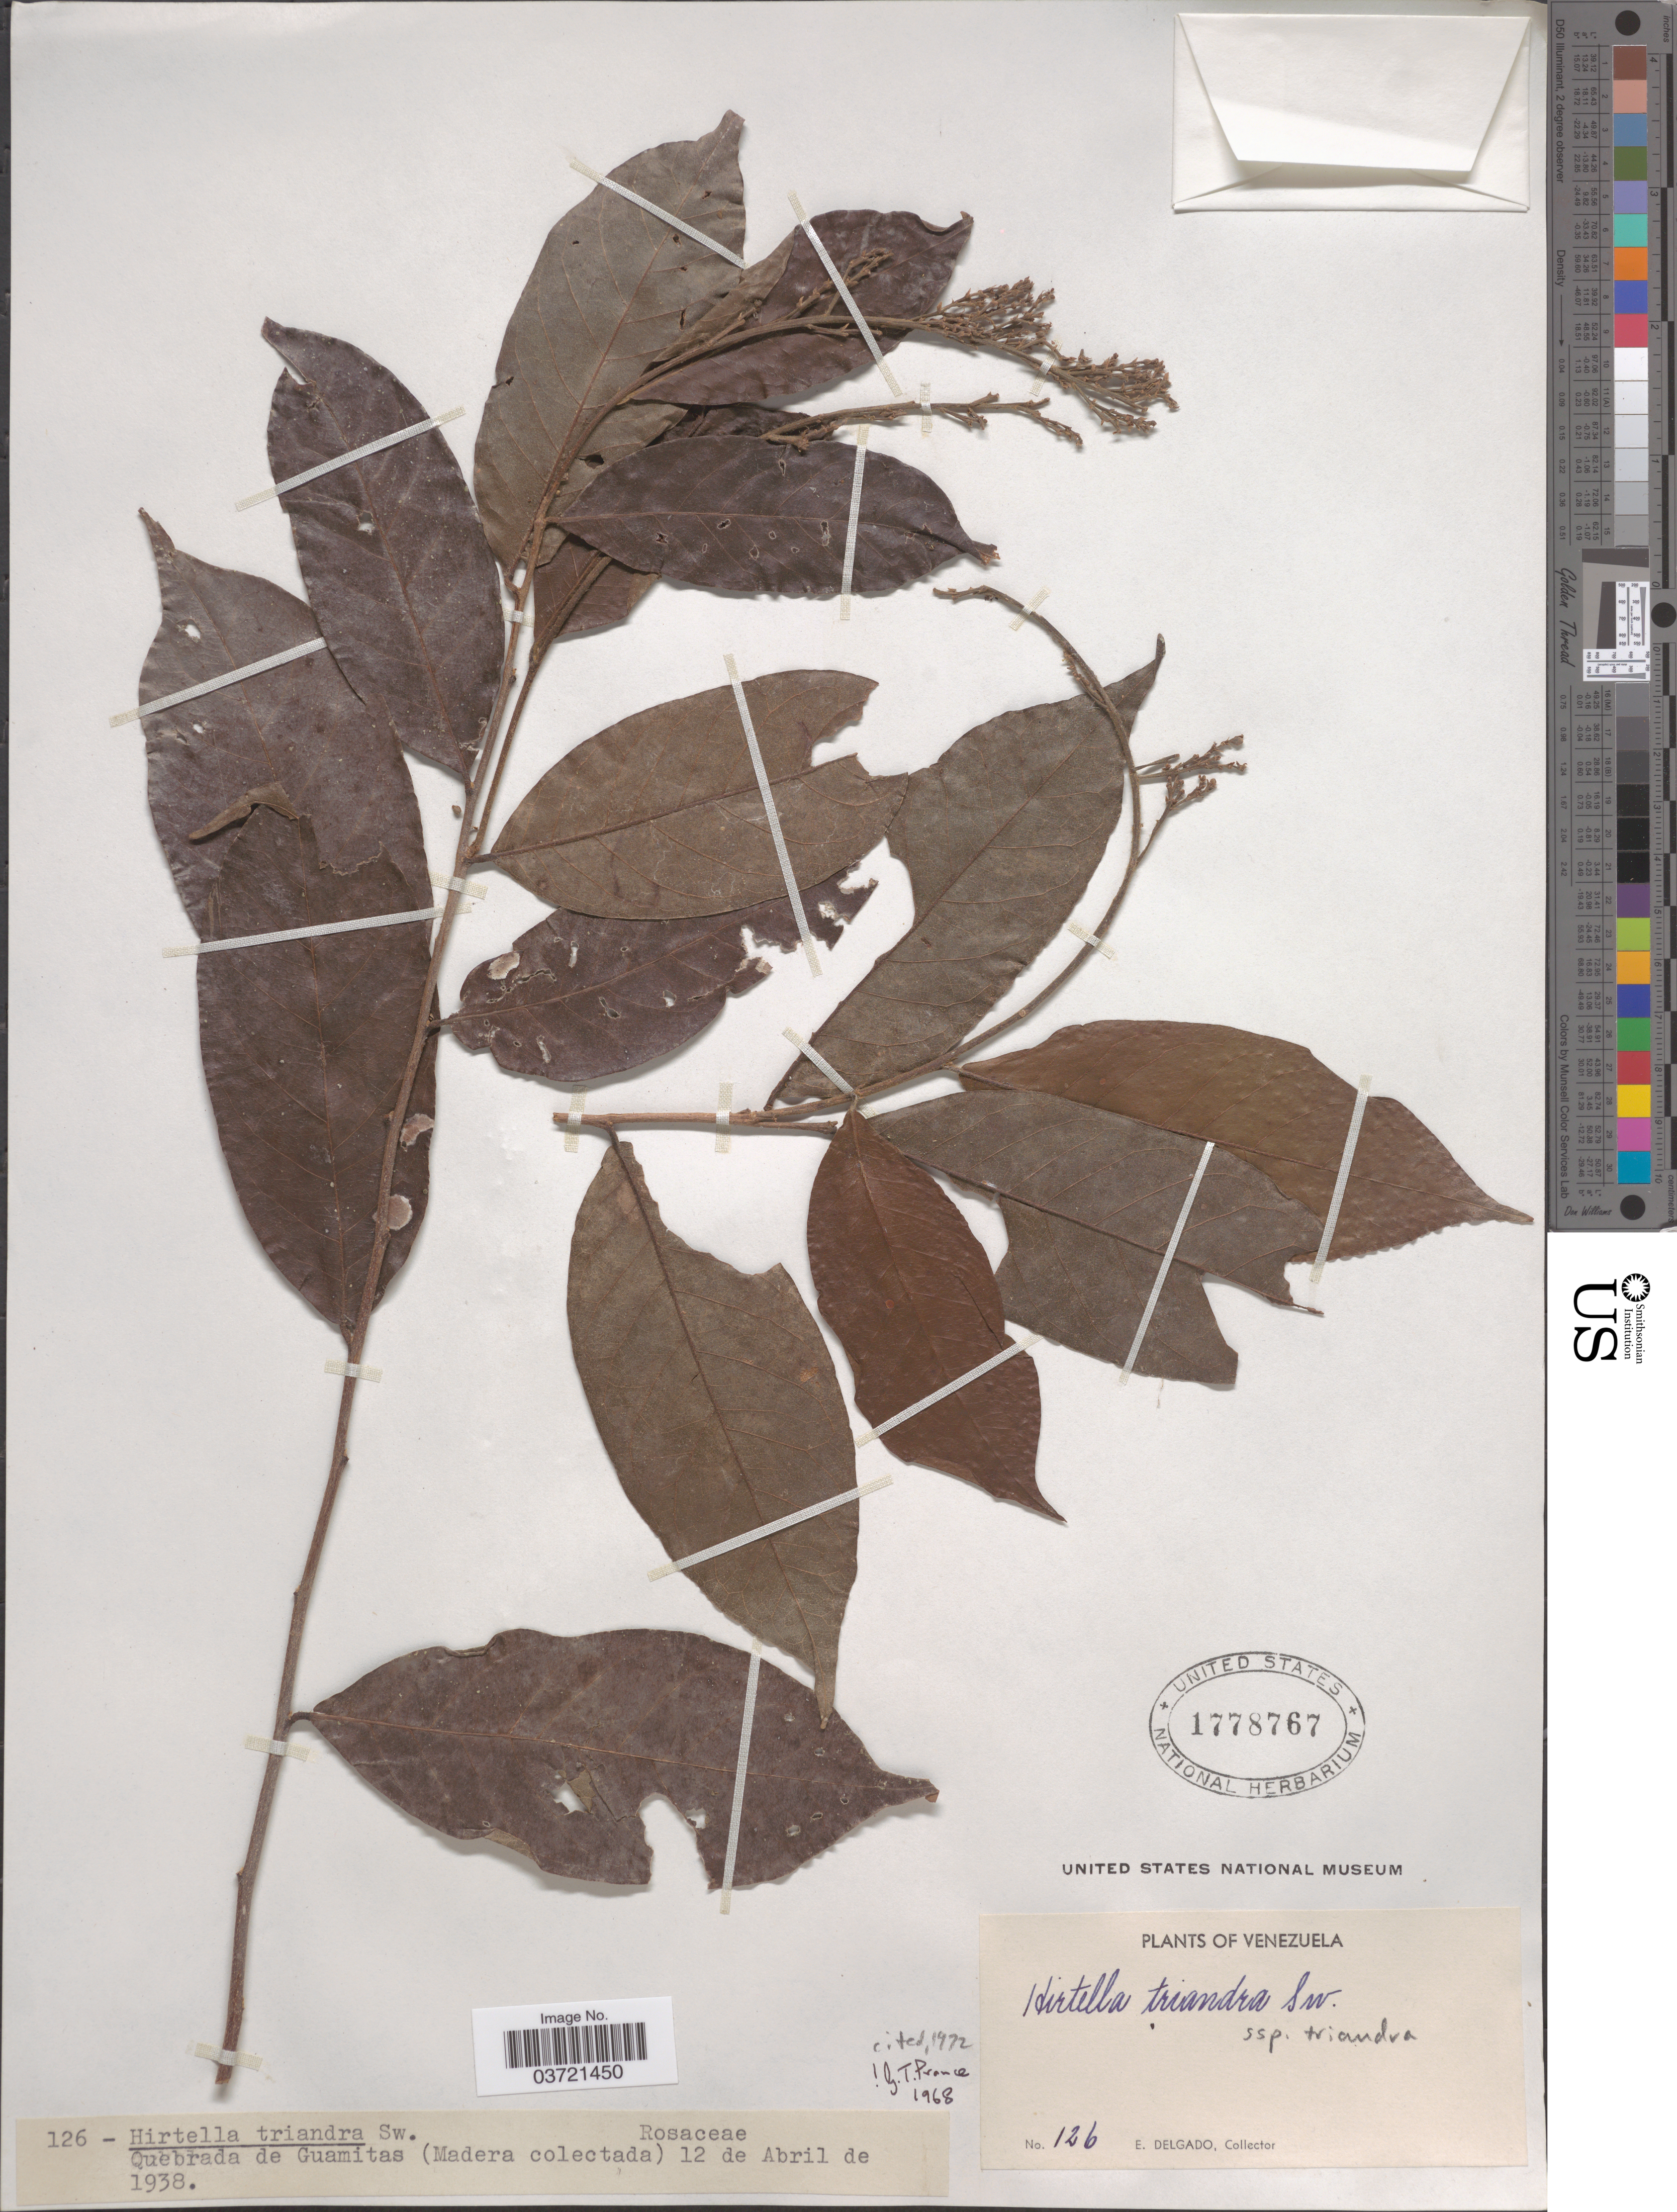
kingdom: Plantae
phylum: Tracheophyta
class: Magnoliopsida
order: Malpighiales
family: Chrysobalanaceae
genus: Hirtella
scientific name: Hirtella triandra subsp. triandra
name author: Sw.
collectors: E. Delgado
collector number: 126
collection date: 1938-04-12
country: Venezuela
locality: Quebrada de Guamitas (Madera colectada).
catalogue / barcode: US 1778767